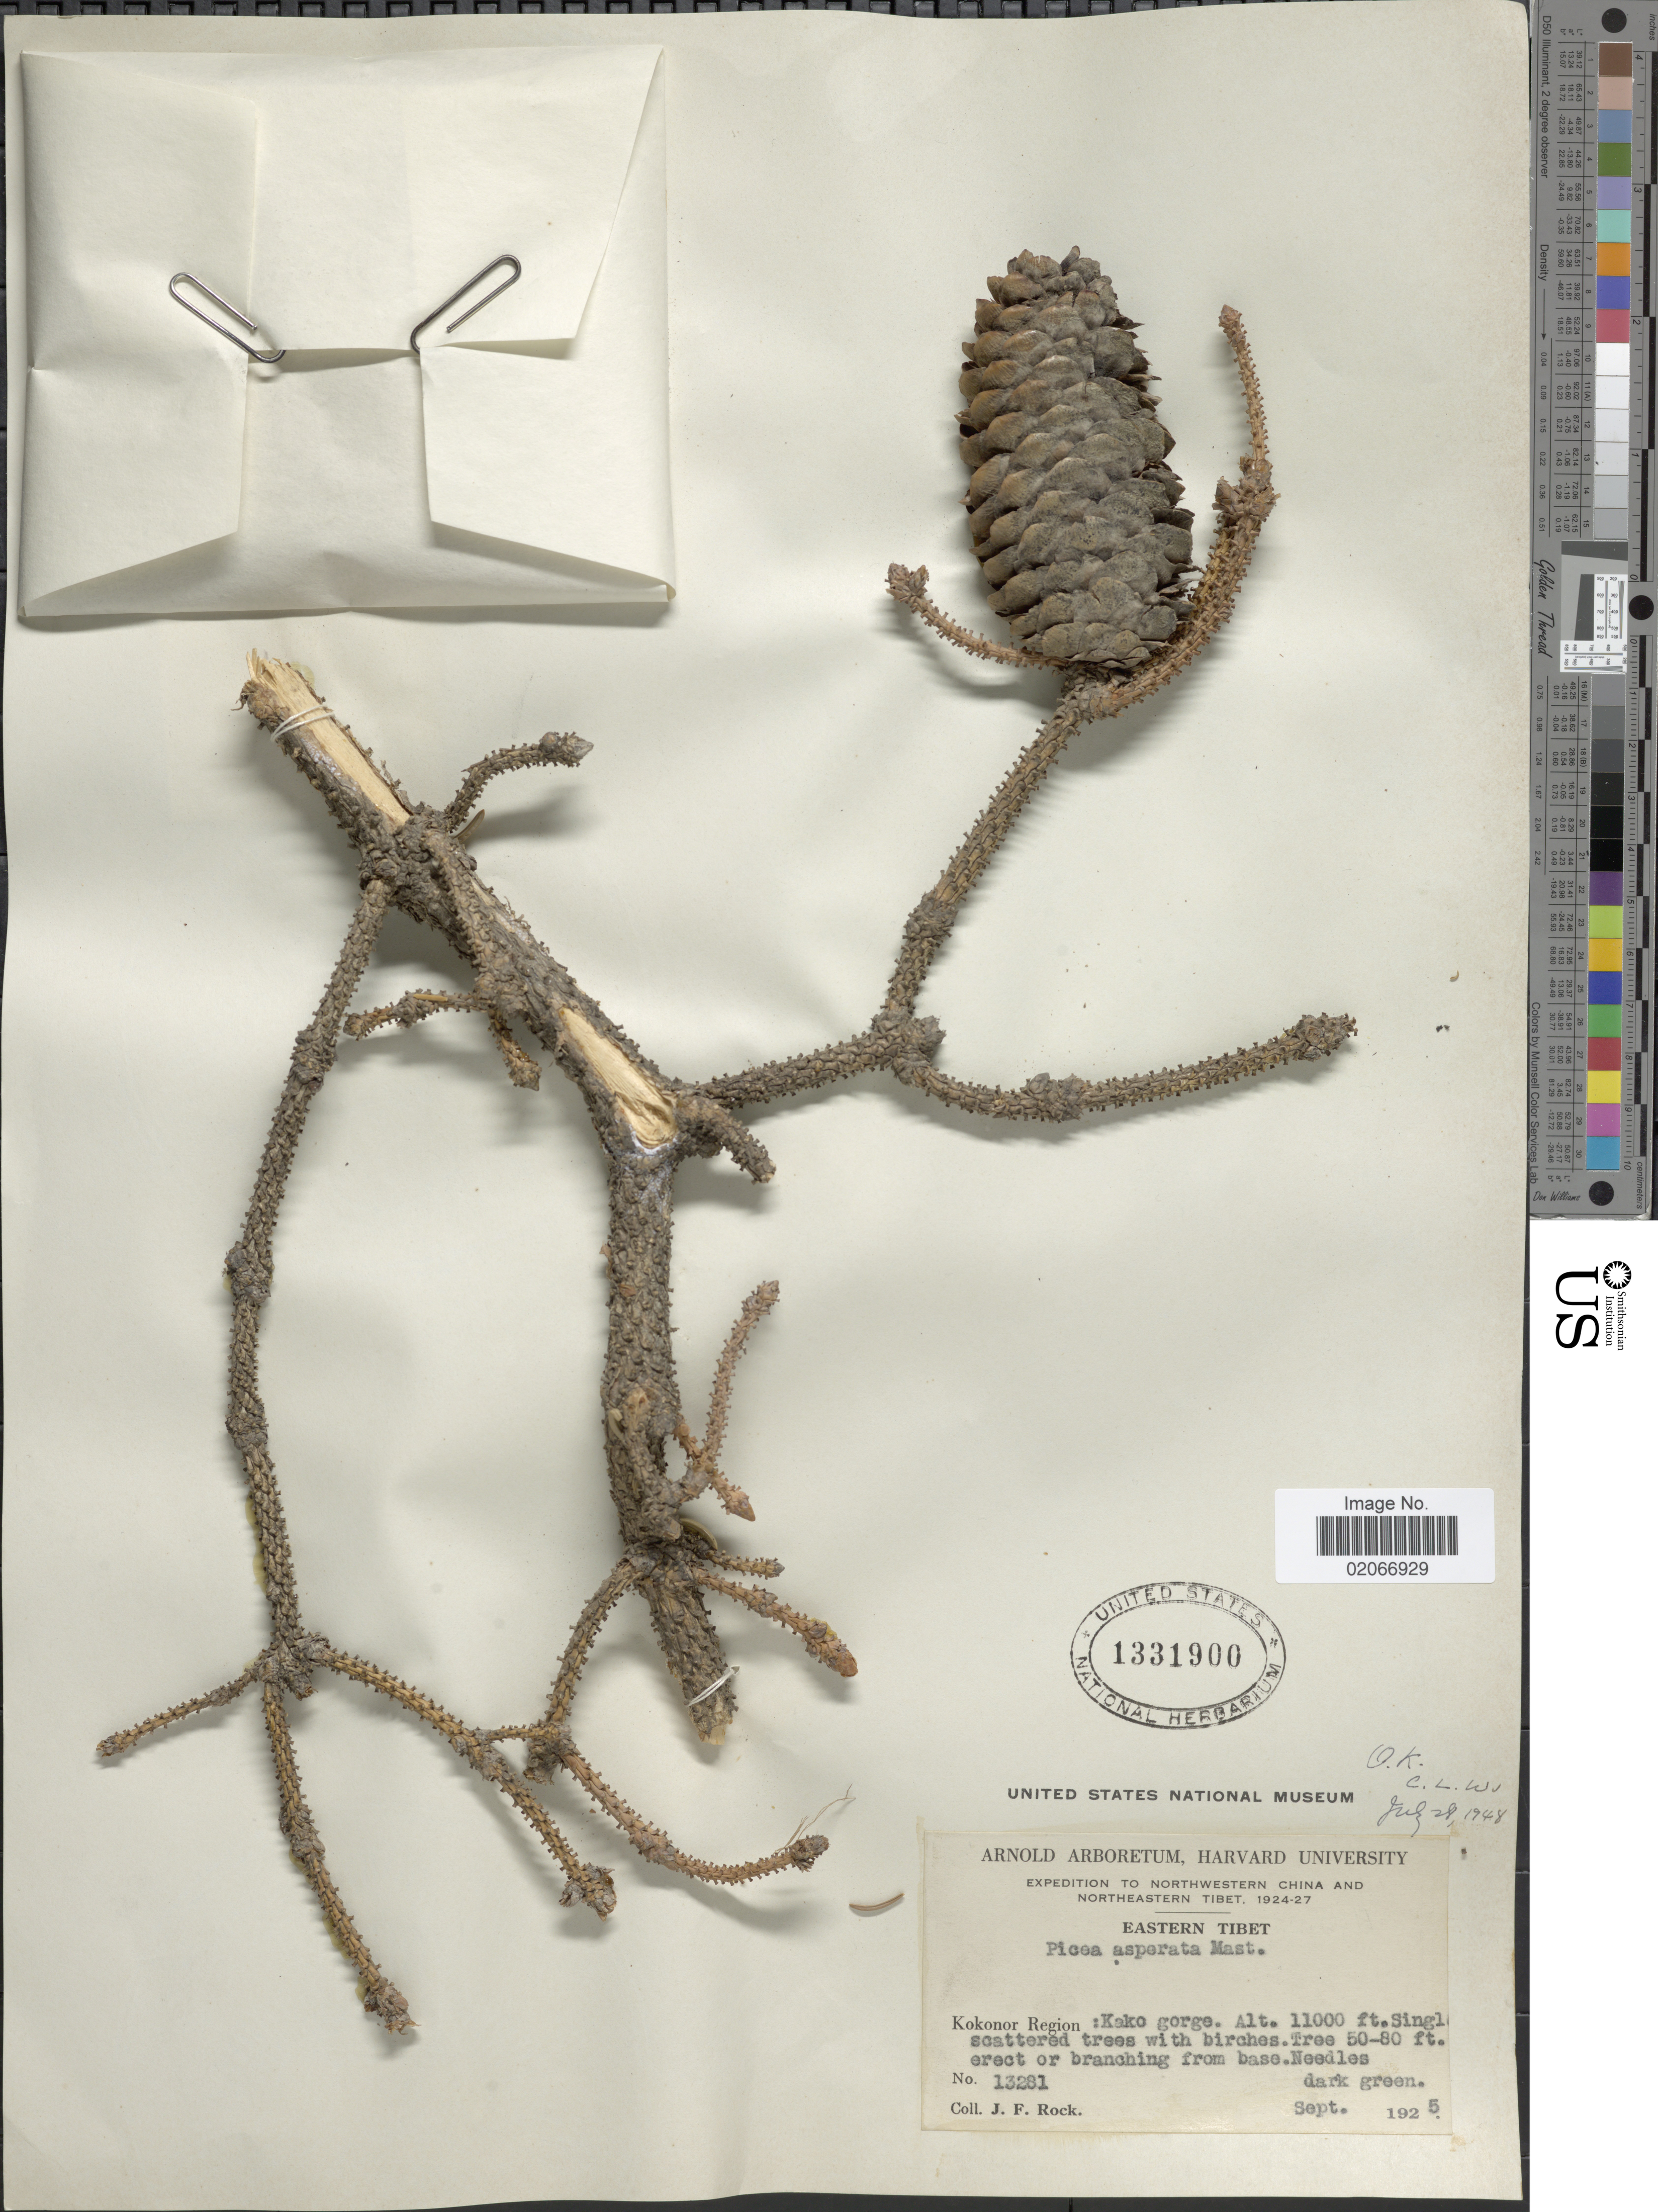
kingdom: Plantae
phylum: Tracheophyta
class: Pinopsida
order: Pinales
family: Pinaceae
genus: Picea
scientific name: Picea asperata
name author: Mast.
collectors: J. Rock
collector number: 13281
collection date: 1925-09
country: China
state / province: Xizang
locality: Eastern Tibet. Kokonor Region: Kako gorge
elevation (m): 3353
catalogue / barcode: US 1331900